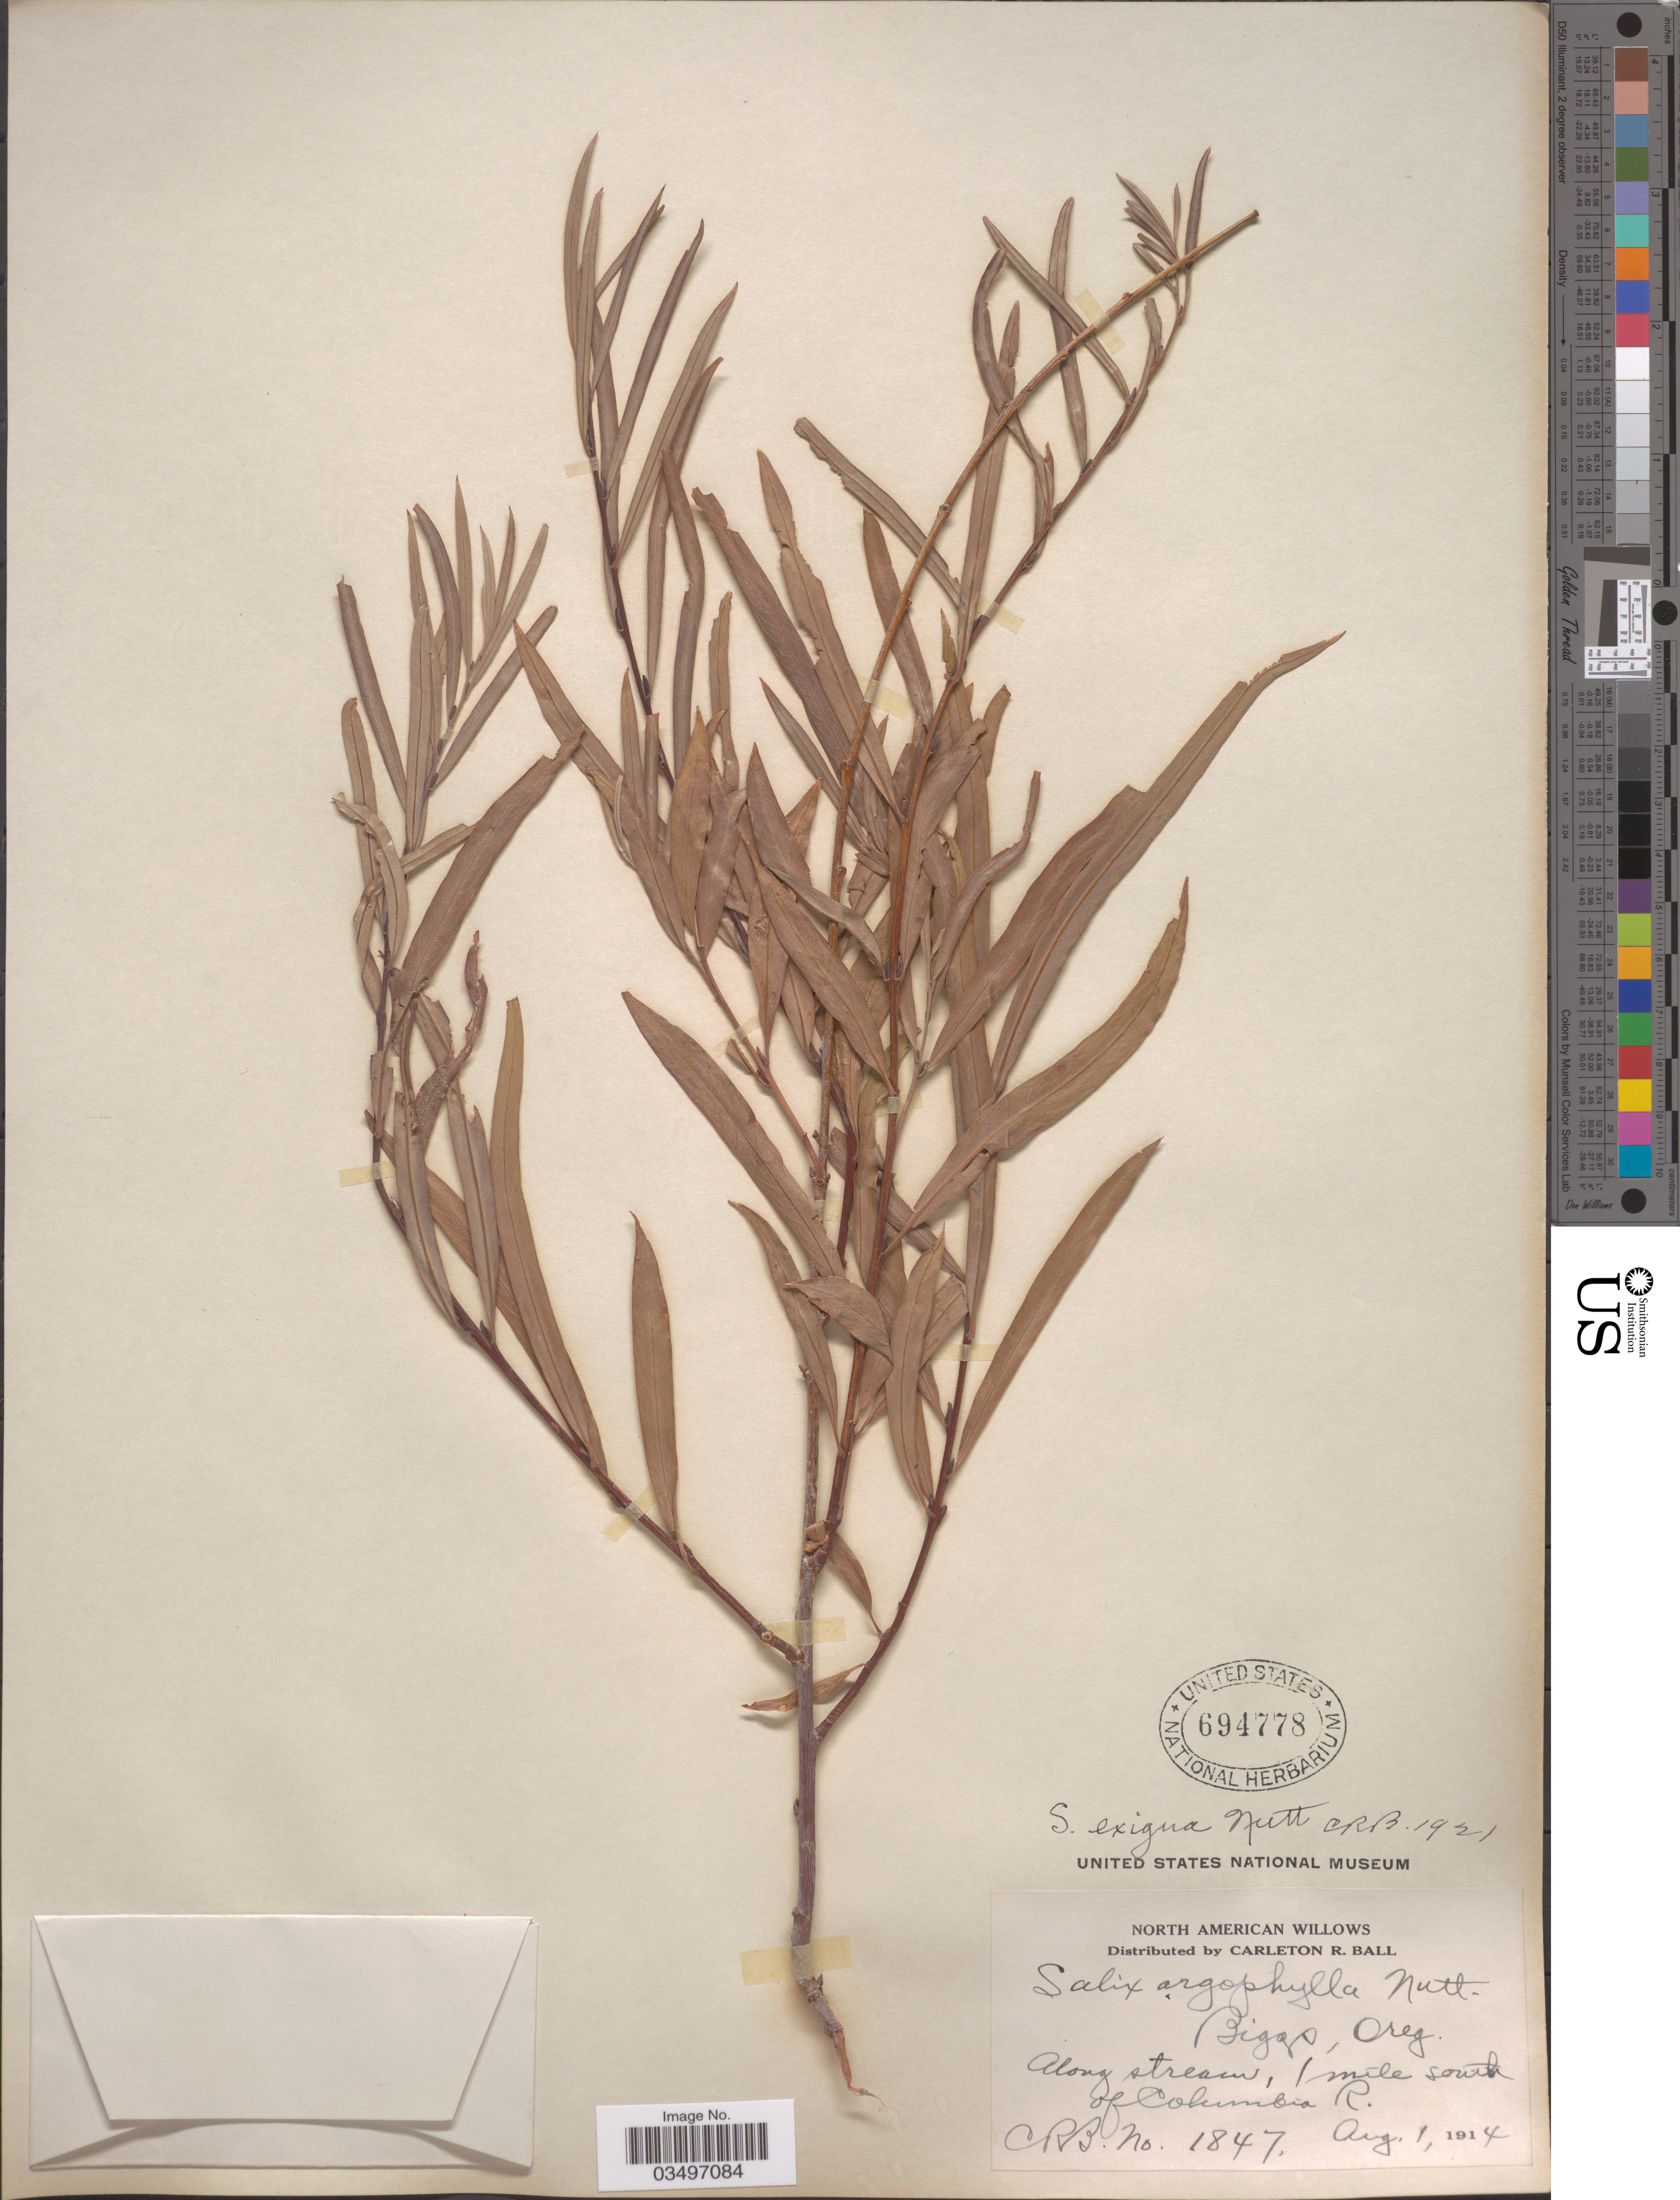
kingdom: Plantae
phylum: Tracheophyta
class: Magnoliopsida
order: Malpighiales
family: Salicaceae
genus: Salix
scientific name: Salix exigua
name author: Nutt.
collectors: C. R. Ball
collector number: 1847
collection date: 1914-08-01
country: United States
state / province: Oregon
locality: Biggs. 1 mile south of Columbia R.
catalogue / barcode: US 694778